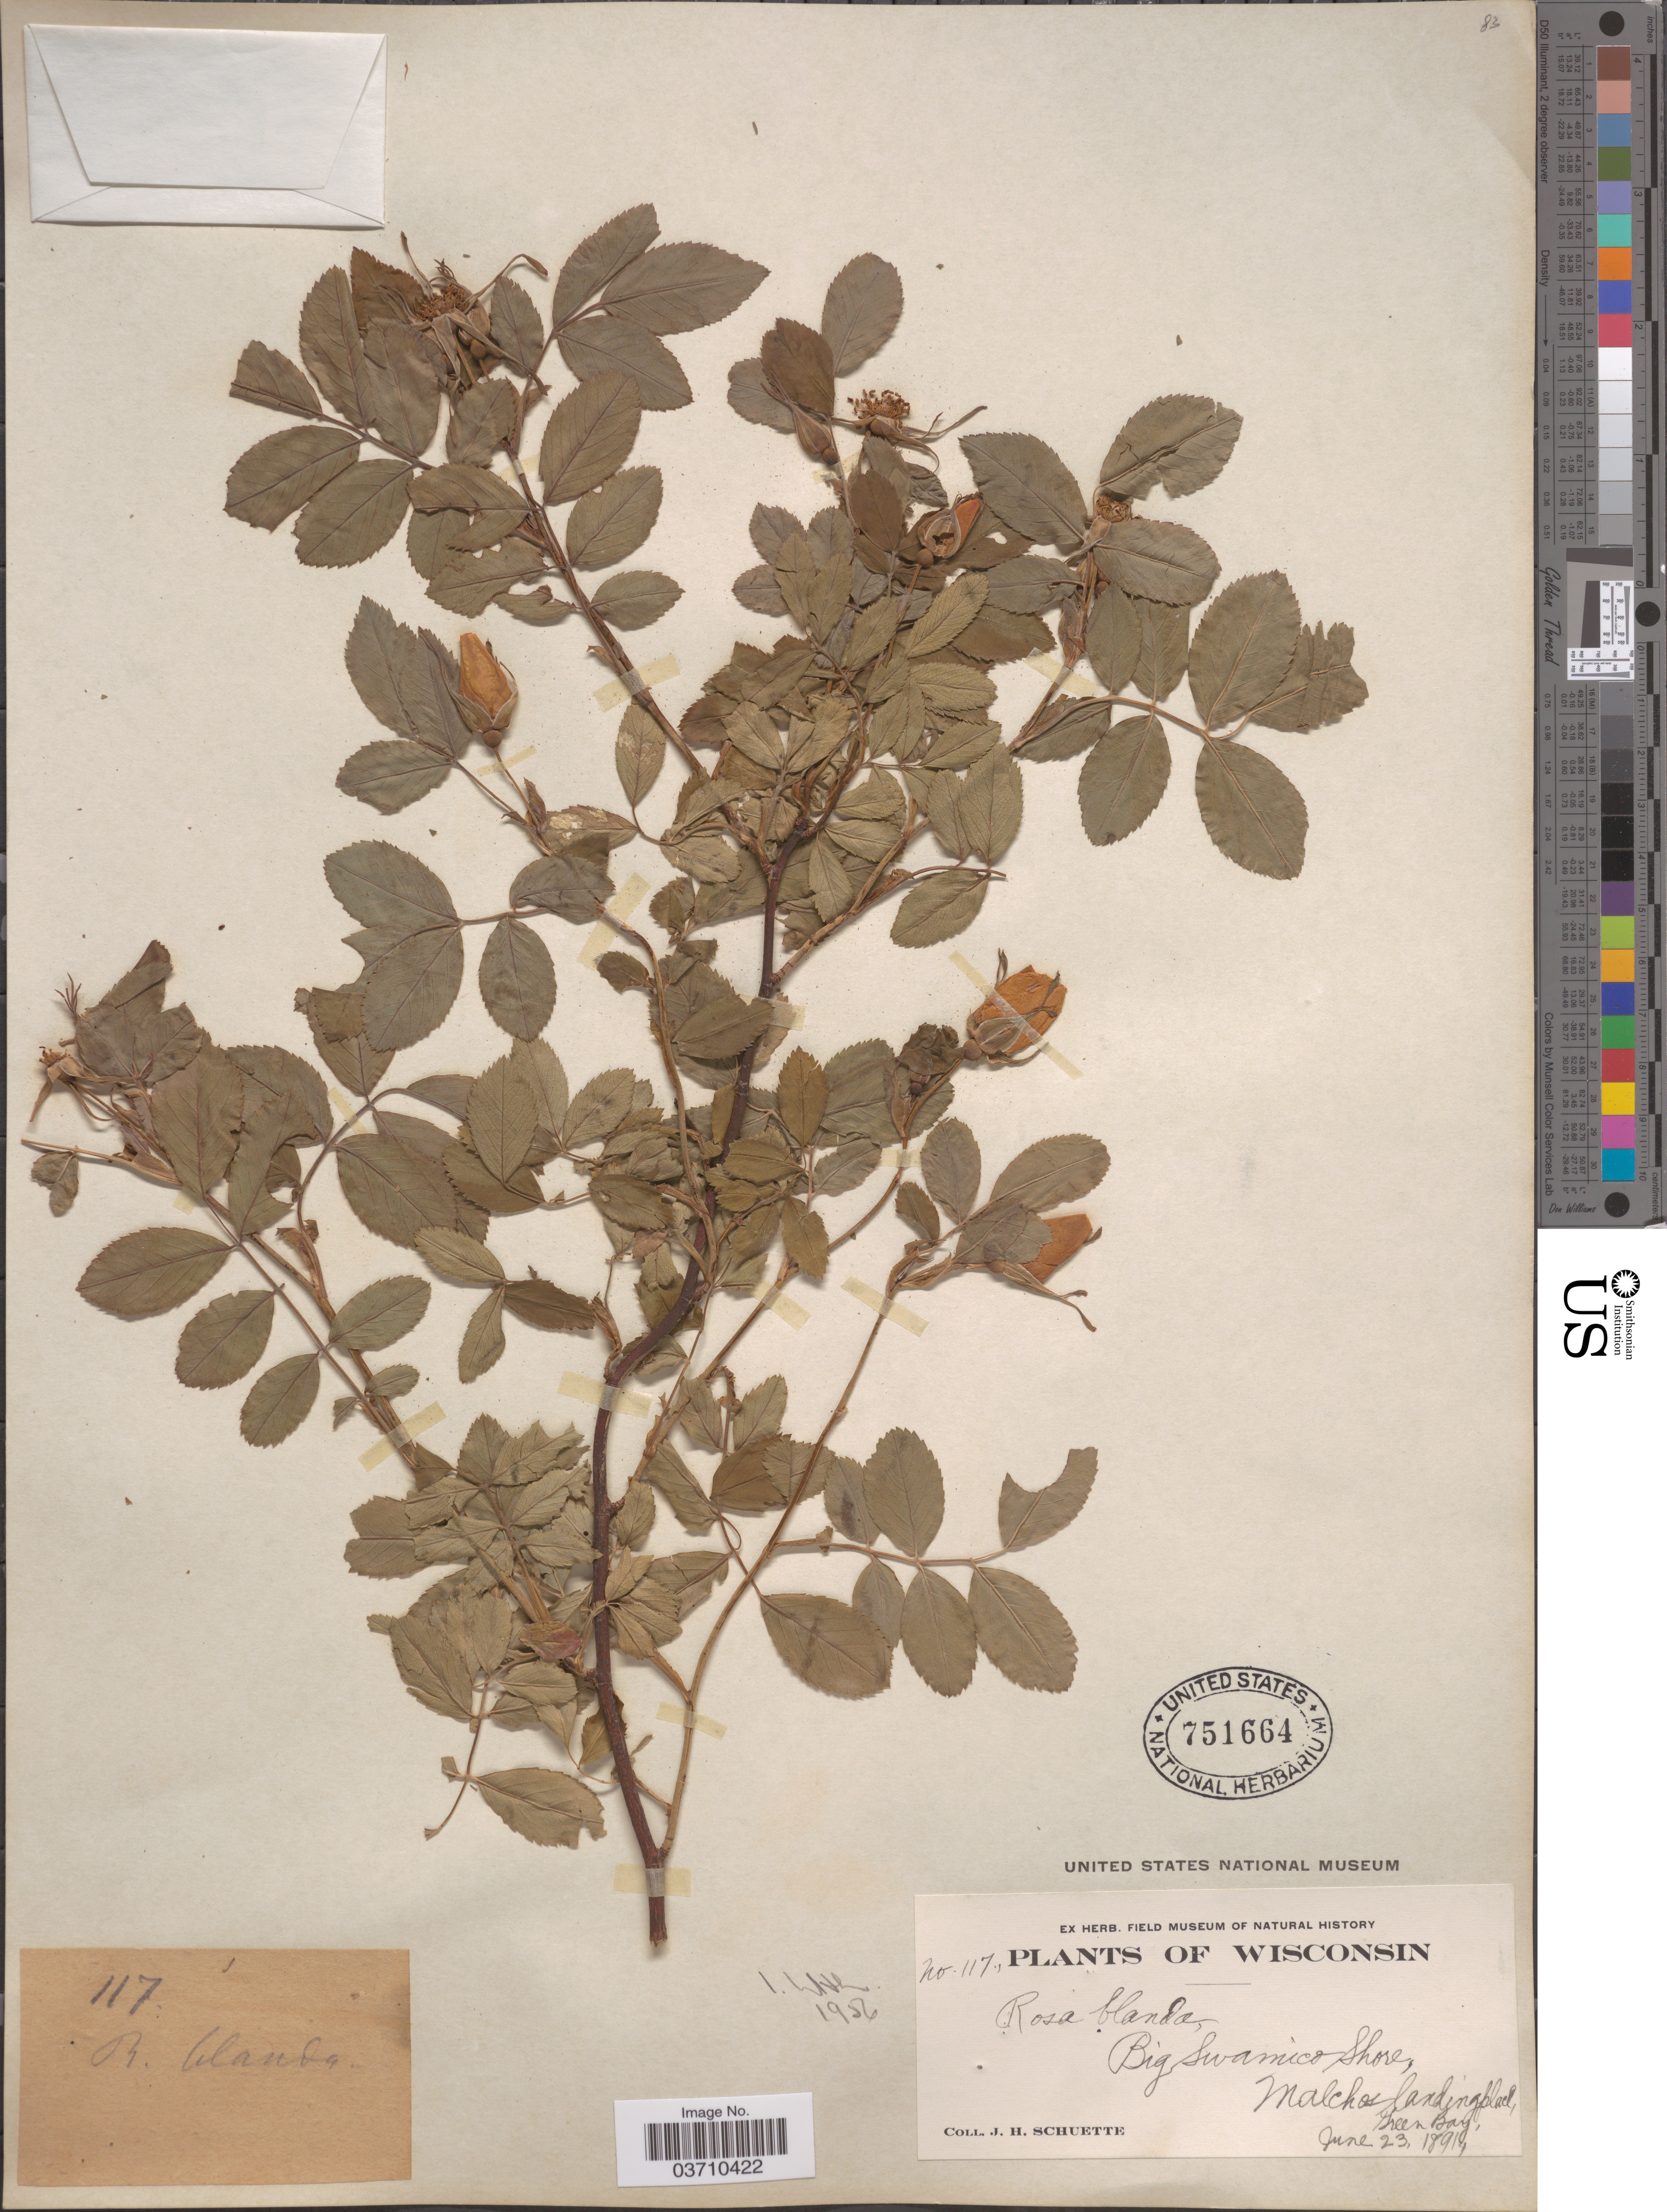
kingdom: Plantae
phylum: Tracheophyta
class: Magnoliopsida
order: Rosales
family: Rosaceae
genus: Rosa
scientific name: Rosa blanda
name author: Aiton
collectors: J. H. Schuette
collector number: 117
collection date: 1891-06-23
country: United States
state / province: Wisconsin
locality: Big Suamico Shore, Malcho's landing place, Green Bay.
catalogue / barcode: US 751664